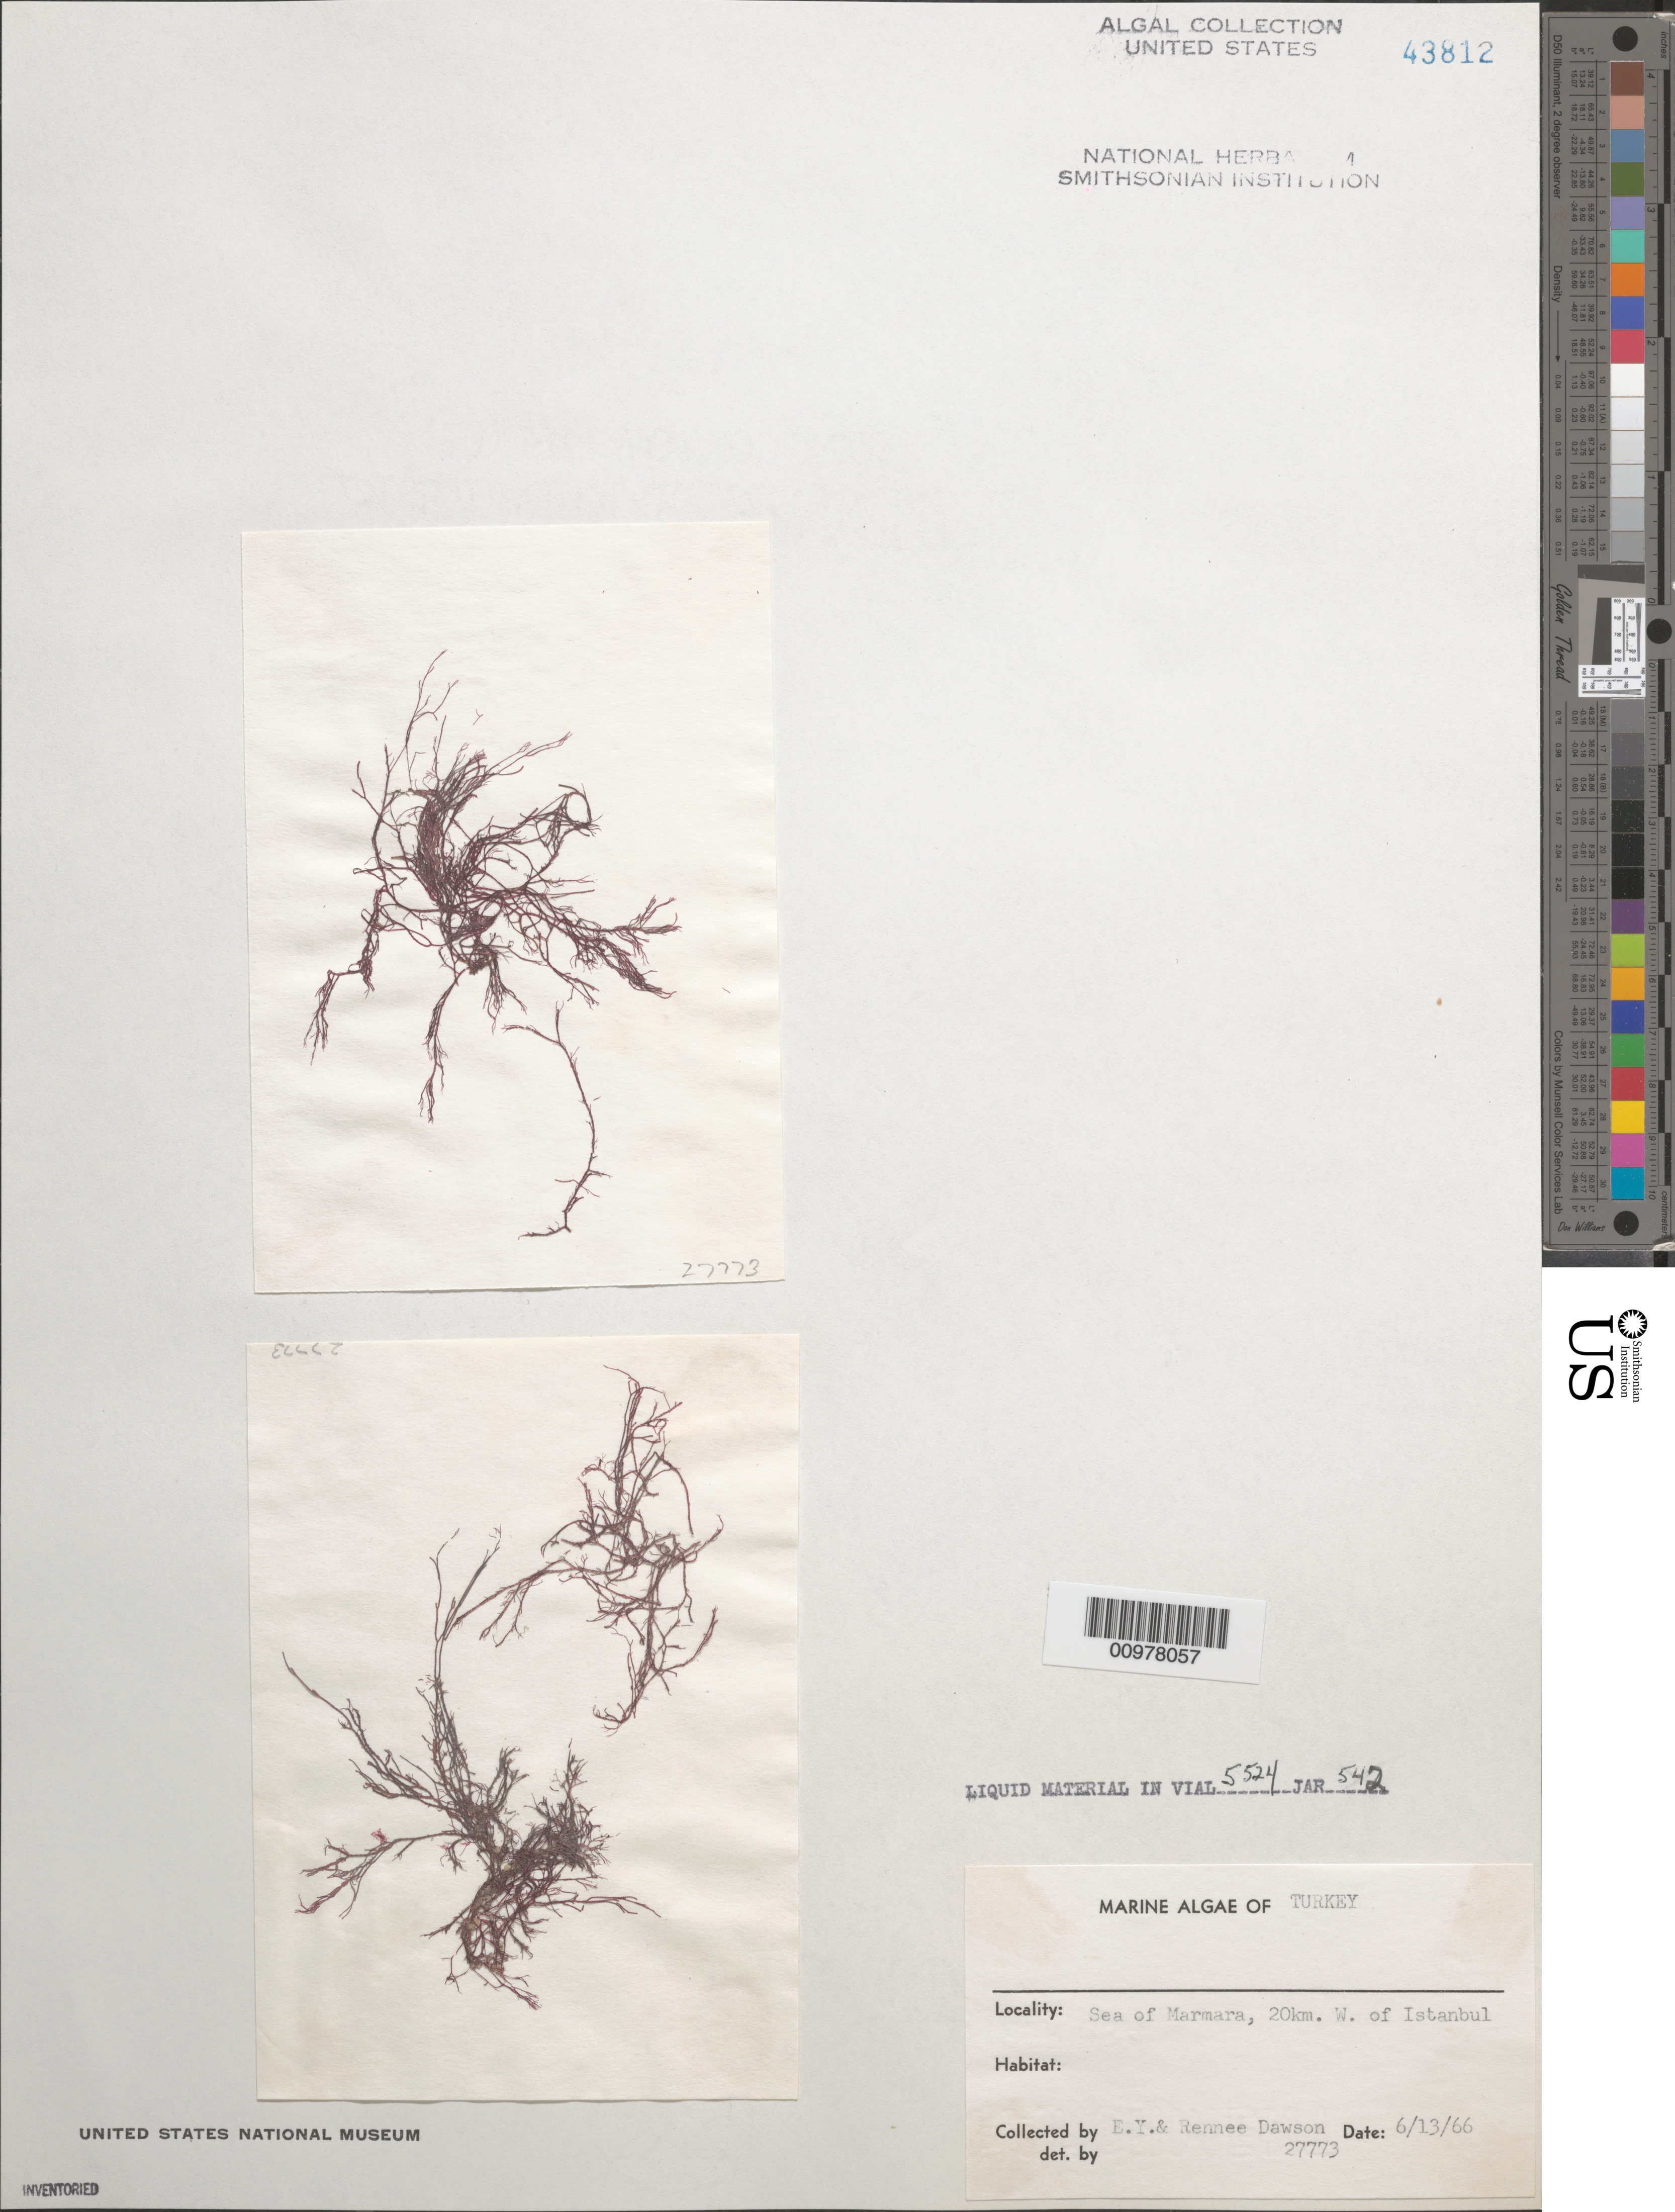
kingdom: Plantae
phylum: Rhodophyta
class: Florideophyceae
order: Gigartinales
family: Cystocloniaceae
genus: Hypnea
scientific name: Hypnea sp.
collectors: E. Y. Dawson & R. Dawson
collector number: EYD 27773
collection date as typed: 13 Jun 1966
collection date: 1966-06-13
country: Turkey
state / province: Istanbul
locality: Sea of Marmara, 20 km west of Istanbul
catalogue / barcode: US 43812